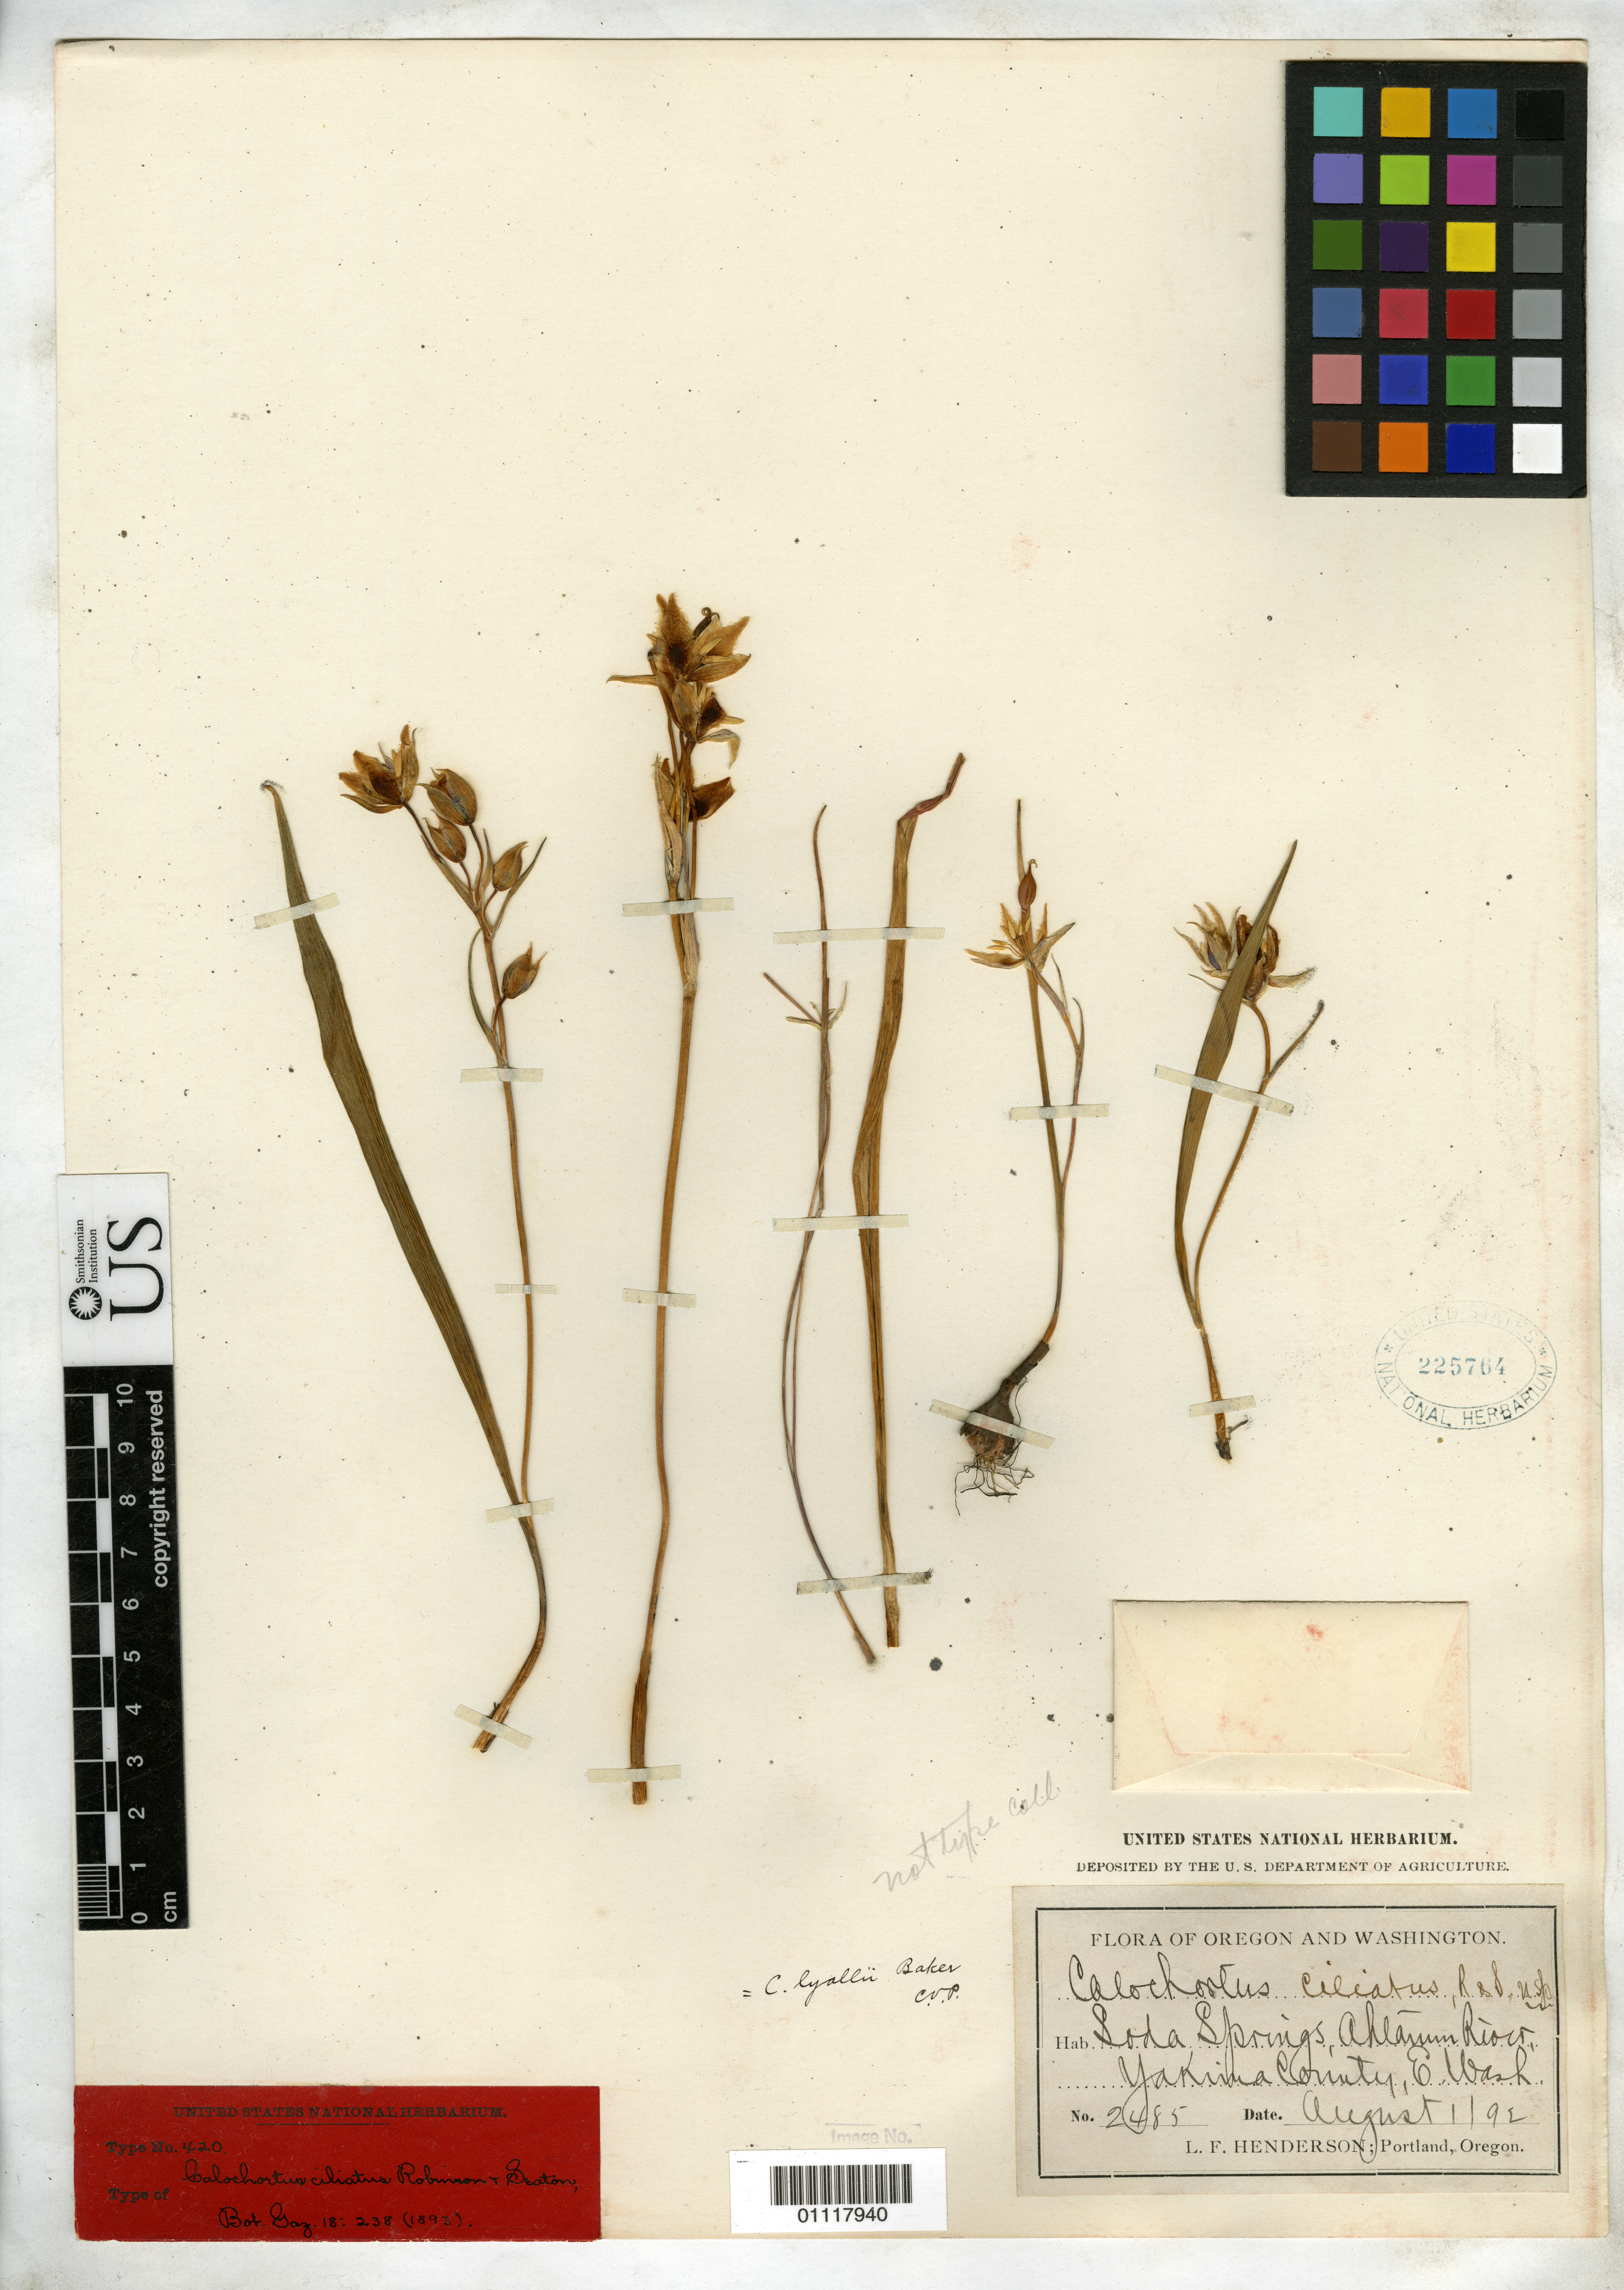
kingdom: Plantae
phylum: Tracheophyta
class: Liliopsida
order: Liliales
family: Liliaceae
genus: Calochortus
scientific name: Calochortus ciliatus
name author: B.L. Rob. & Seaton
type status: Possible Syntype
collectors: L. F. Henderson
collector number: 2485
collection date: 1892-08-01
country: United States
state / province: Washington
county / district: Yakima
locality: Soda Springs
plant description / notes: Surely original material but possibly not type; protologue cites Henderson 2485 but with collection date of June 1892 (Aug. 1892 on this specimen).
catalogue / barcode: US 225764